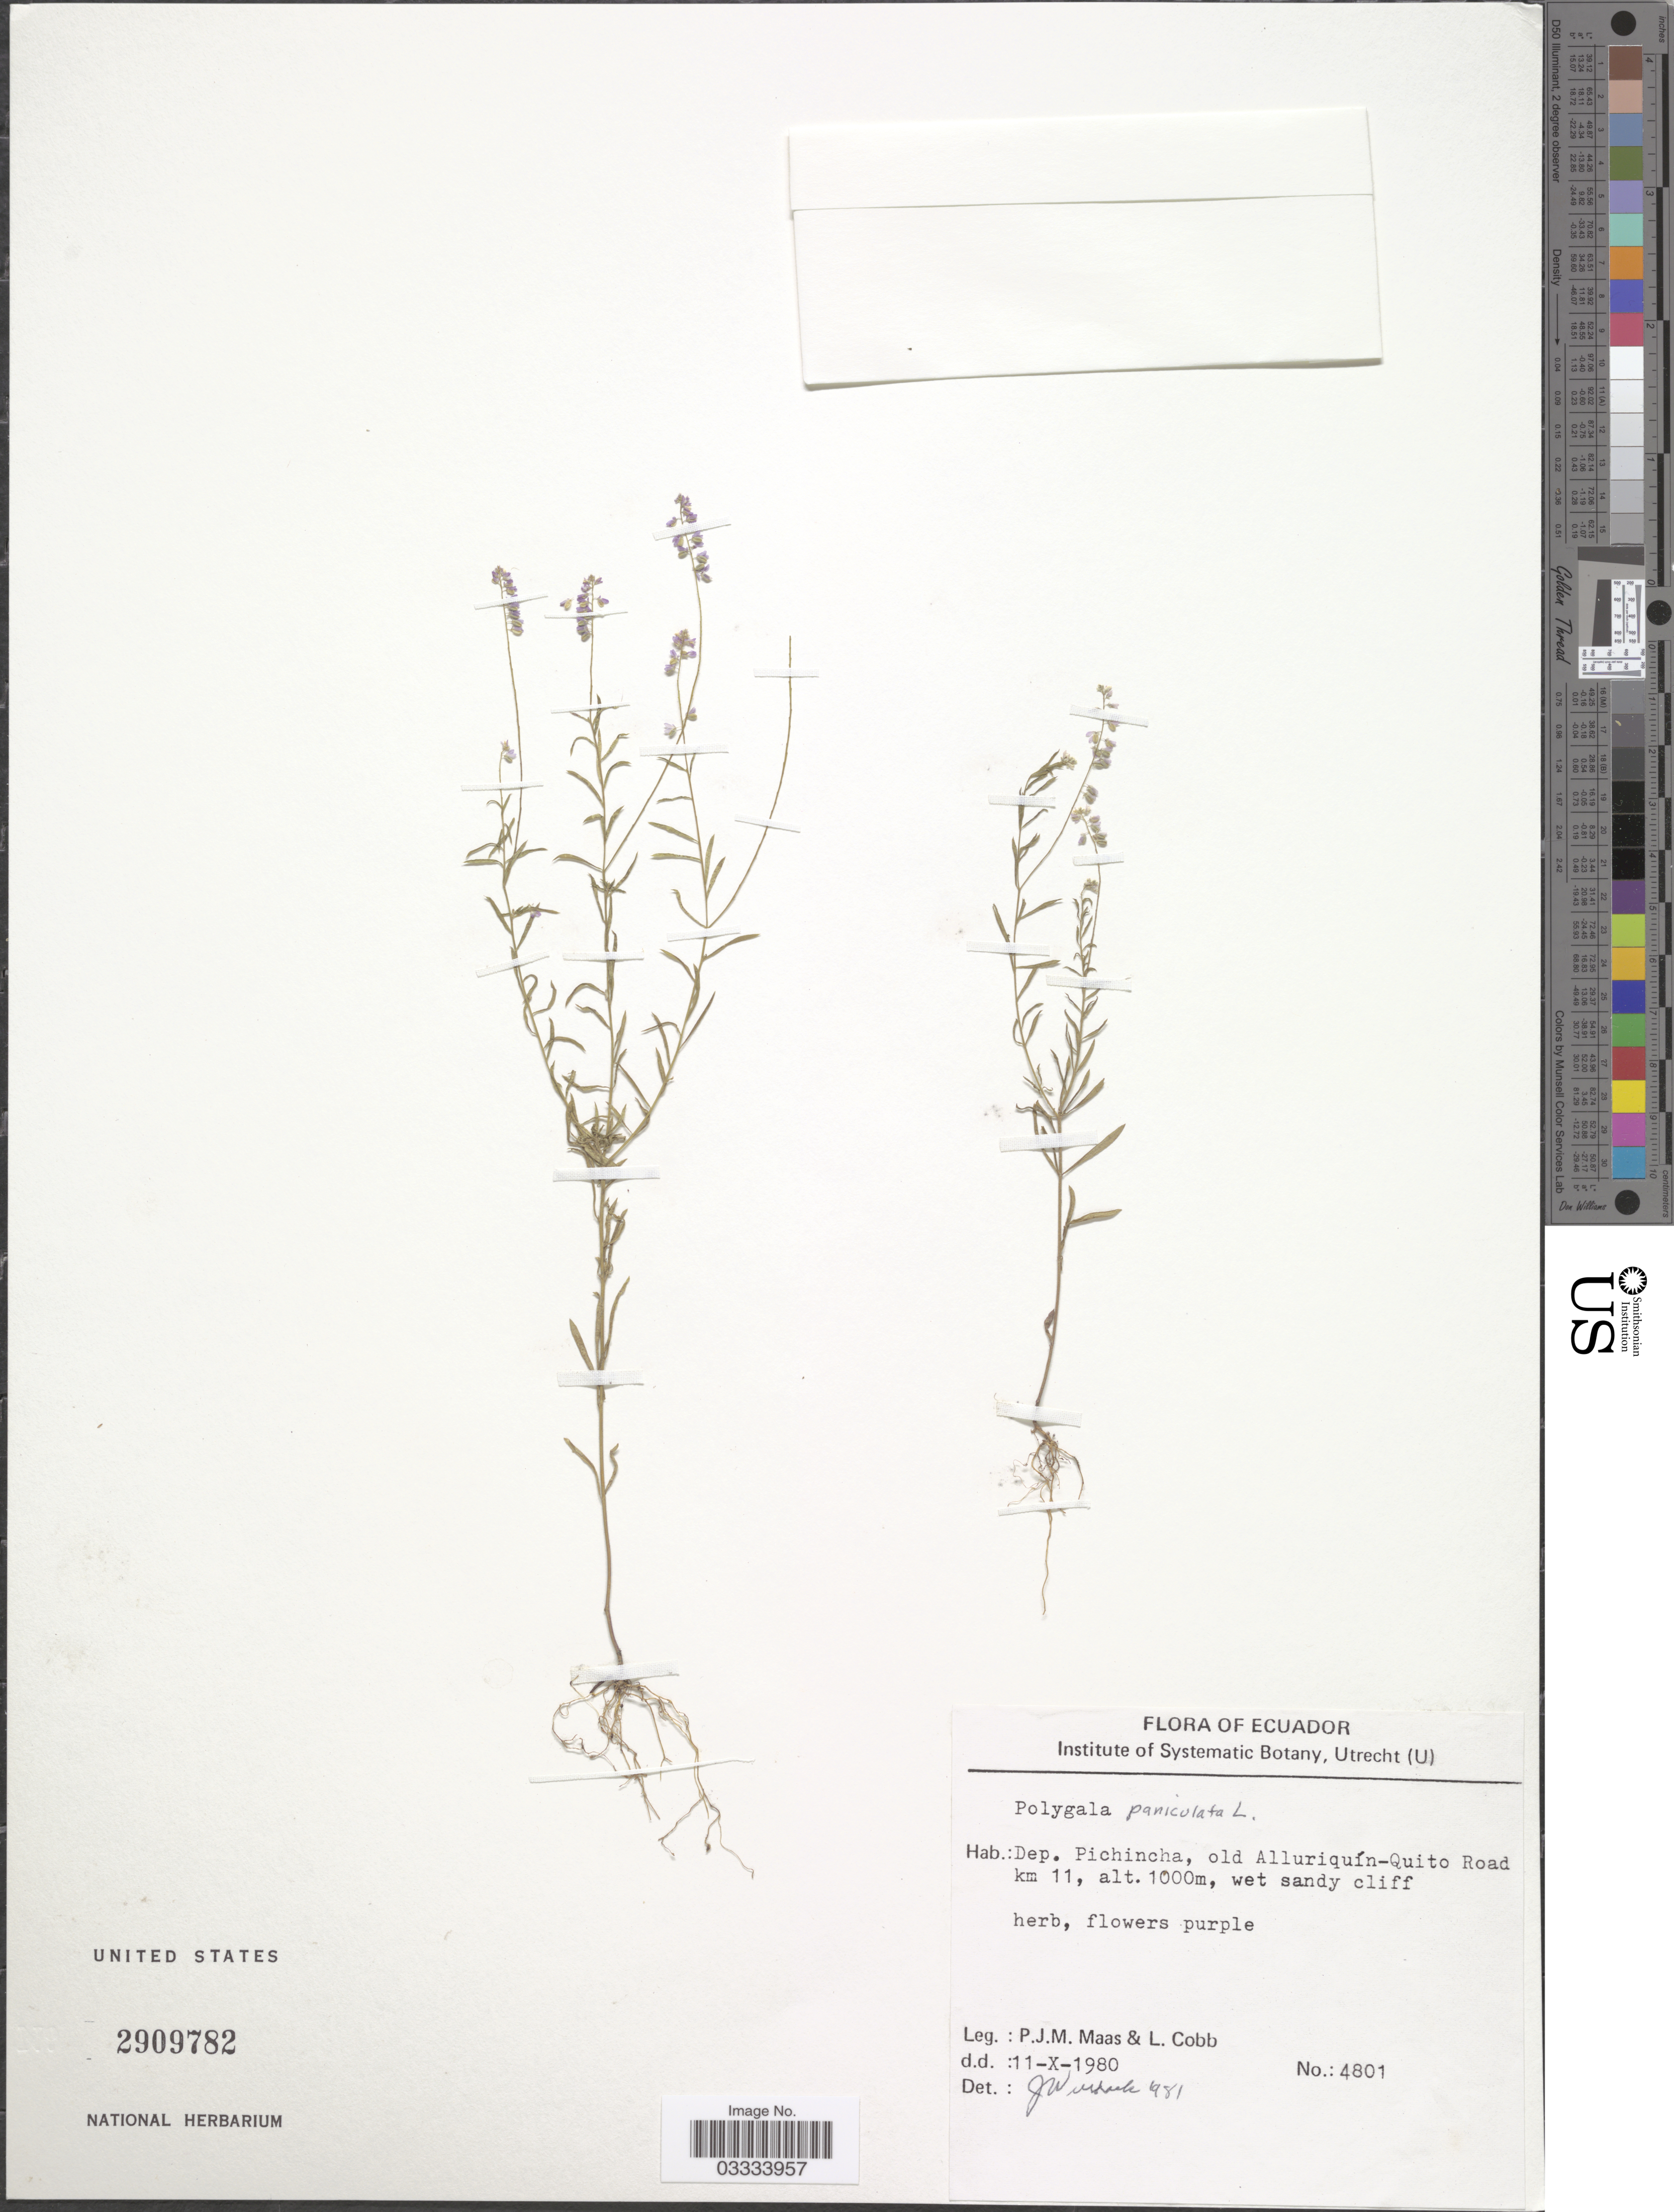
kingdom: Plantae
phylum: Tracheophyta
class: Magnoliopsida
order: Fabales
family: Polygalaceae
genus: Polygala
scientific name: Polygala paniculata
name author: L.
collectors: P. Maas & L. Cobb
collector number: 4801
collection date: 1980-10-11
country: Ecuador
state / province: Pichincha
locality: Dep. Pichincha, old Alluriquín-Quito Road km 11.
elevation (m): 1000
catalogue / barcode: US 2909782